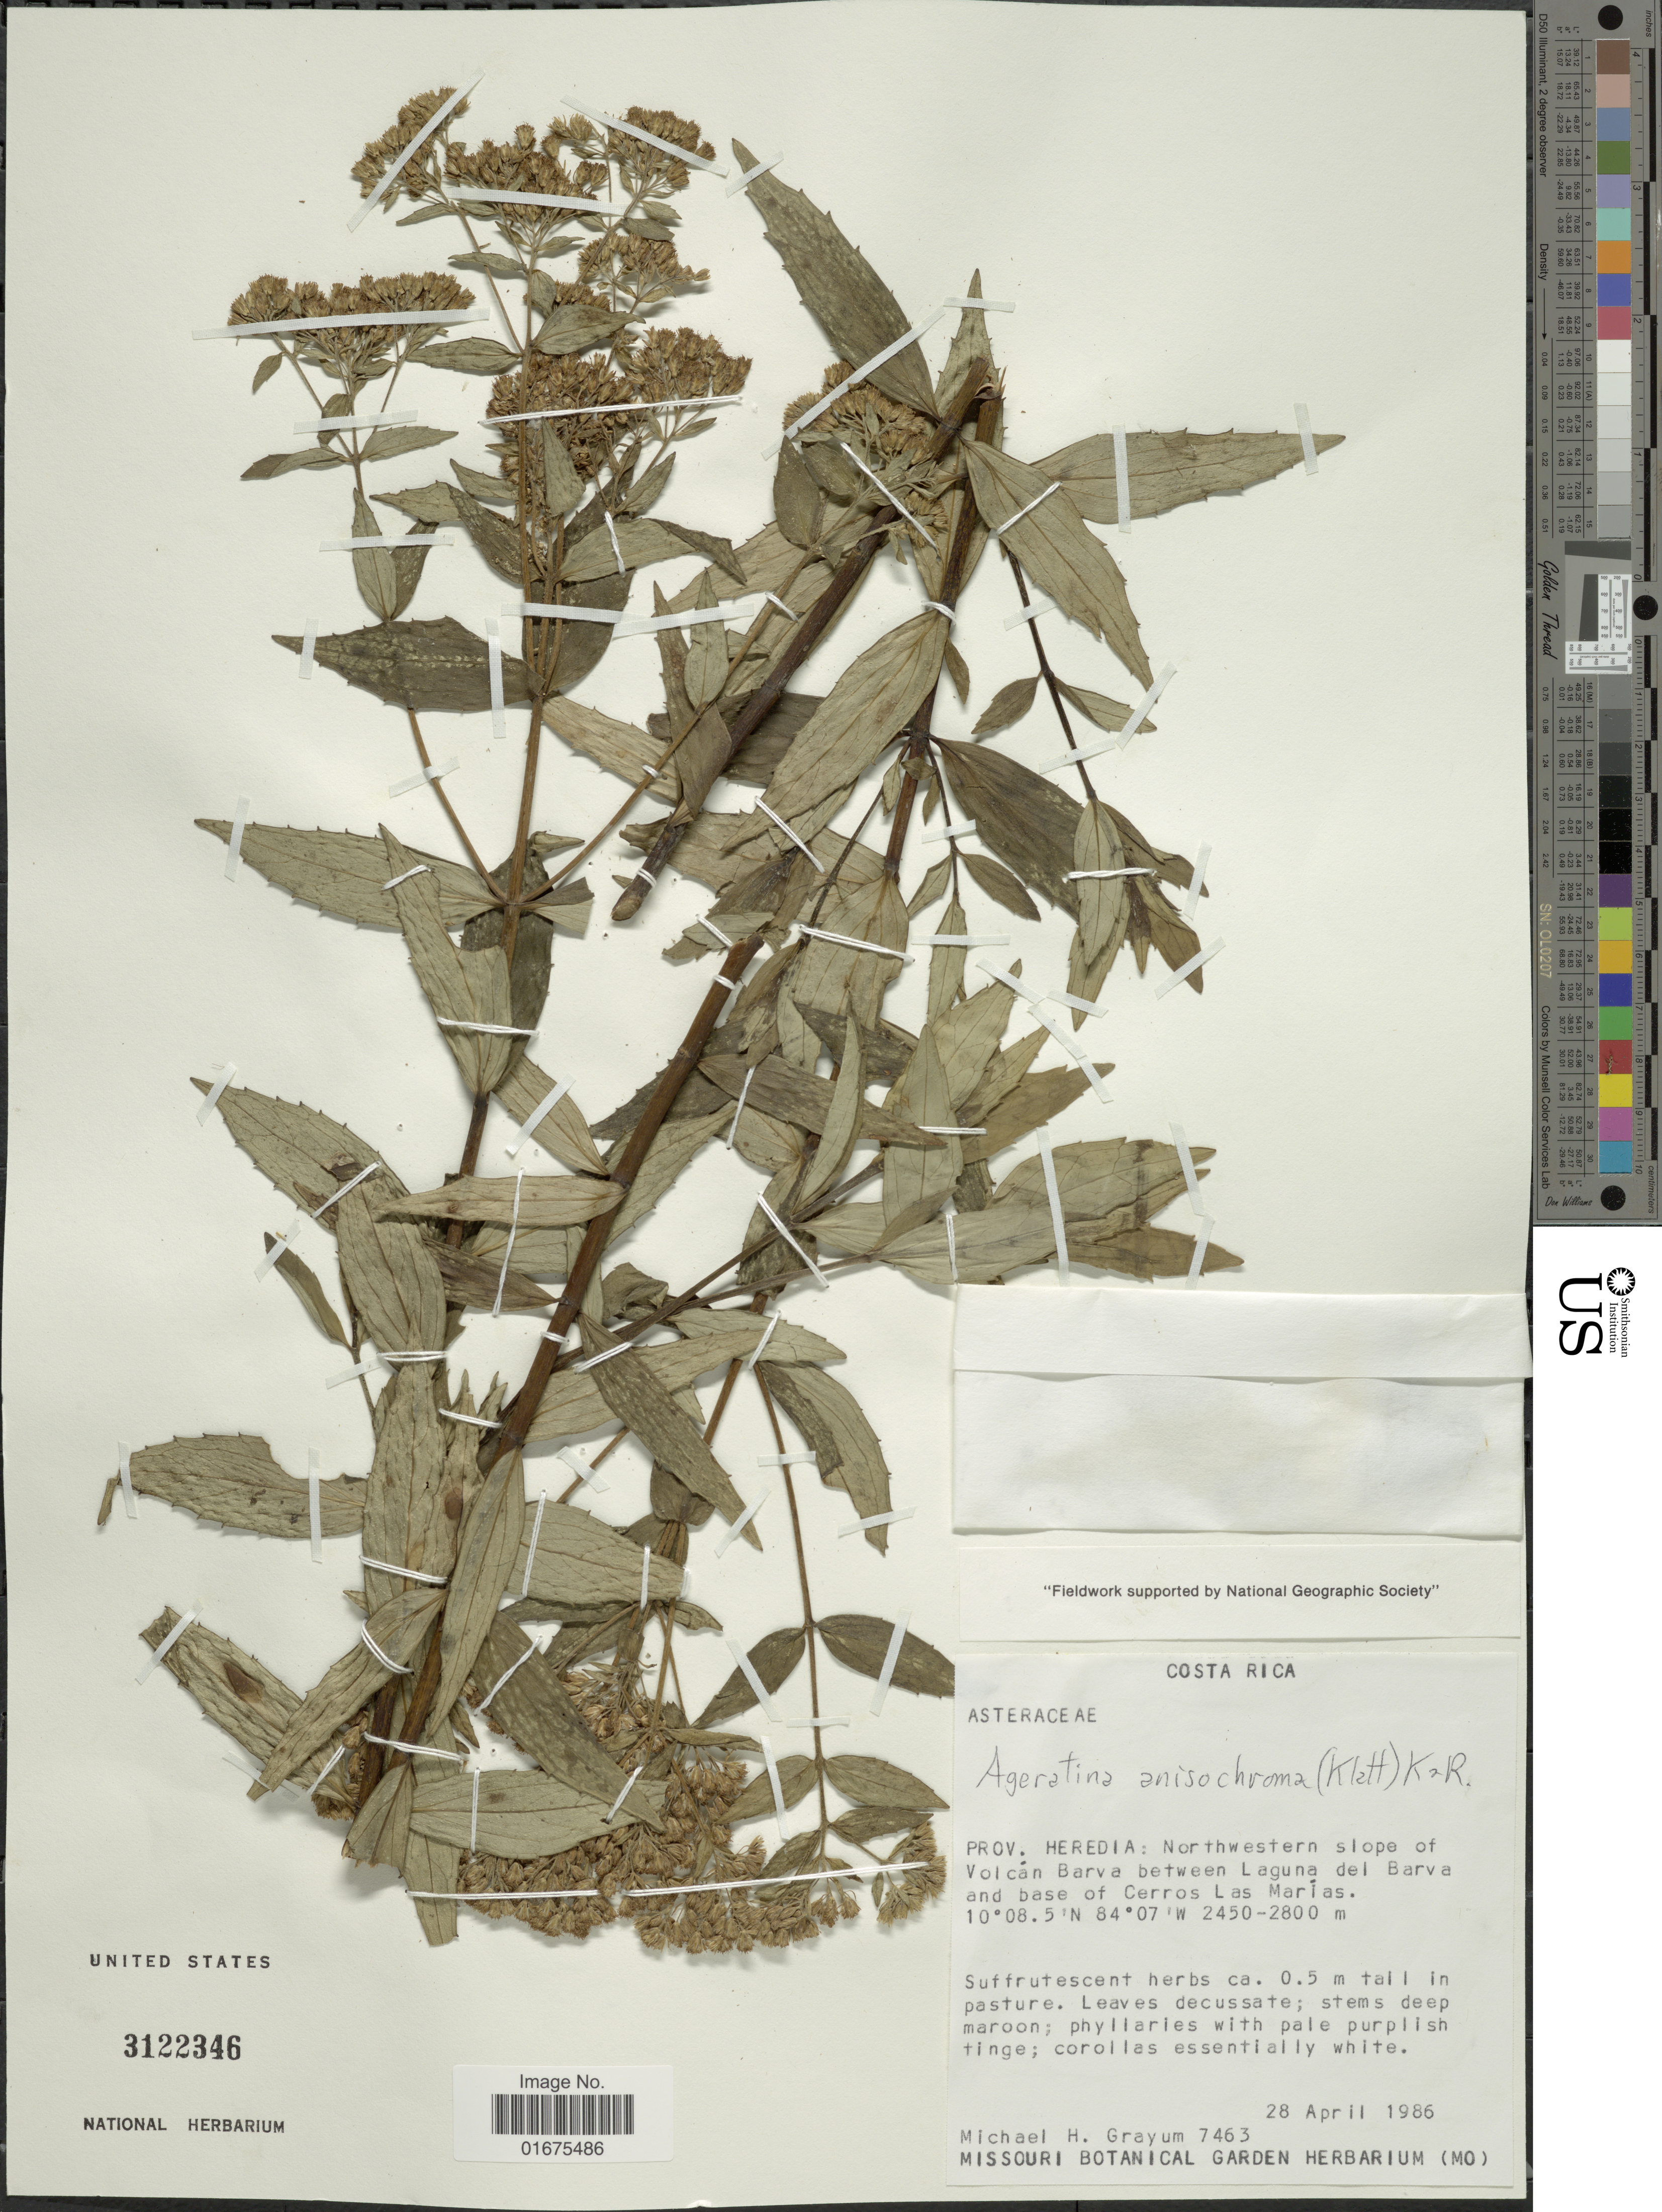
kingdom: Plantae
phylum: Tracheophyta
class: Magnoliopsida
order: Asterales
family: Asteraceae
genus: Ageratina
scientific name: Ageratina anisochroma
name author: (Klatt) R.M. King & H. Rob.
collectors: M. H. Grayum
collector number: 7463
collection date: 1986-04-28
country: Costa Rica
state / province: Heredia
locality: Northwestern slope of Volcan Barva between Laguna del Barva and base of Cerros Las Marias.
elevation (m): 2450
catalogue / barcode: US 3122346